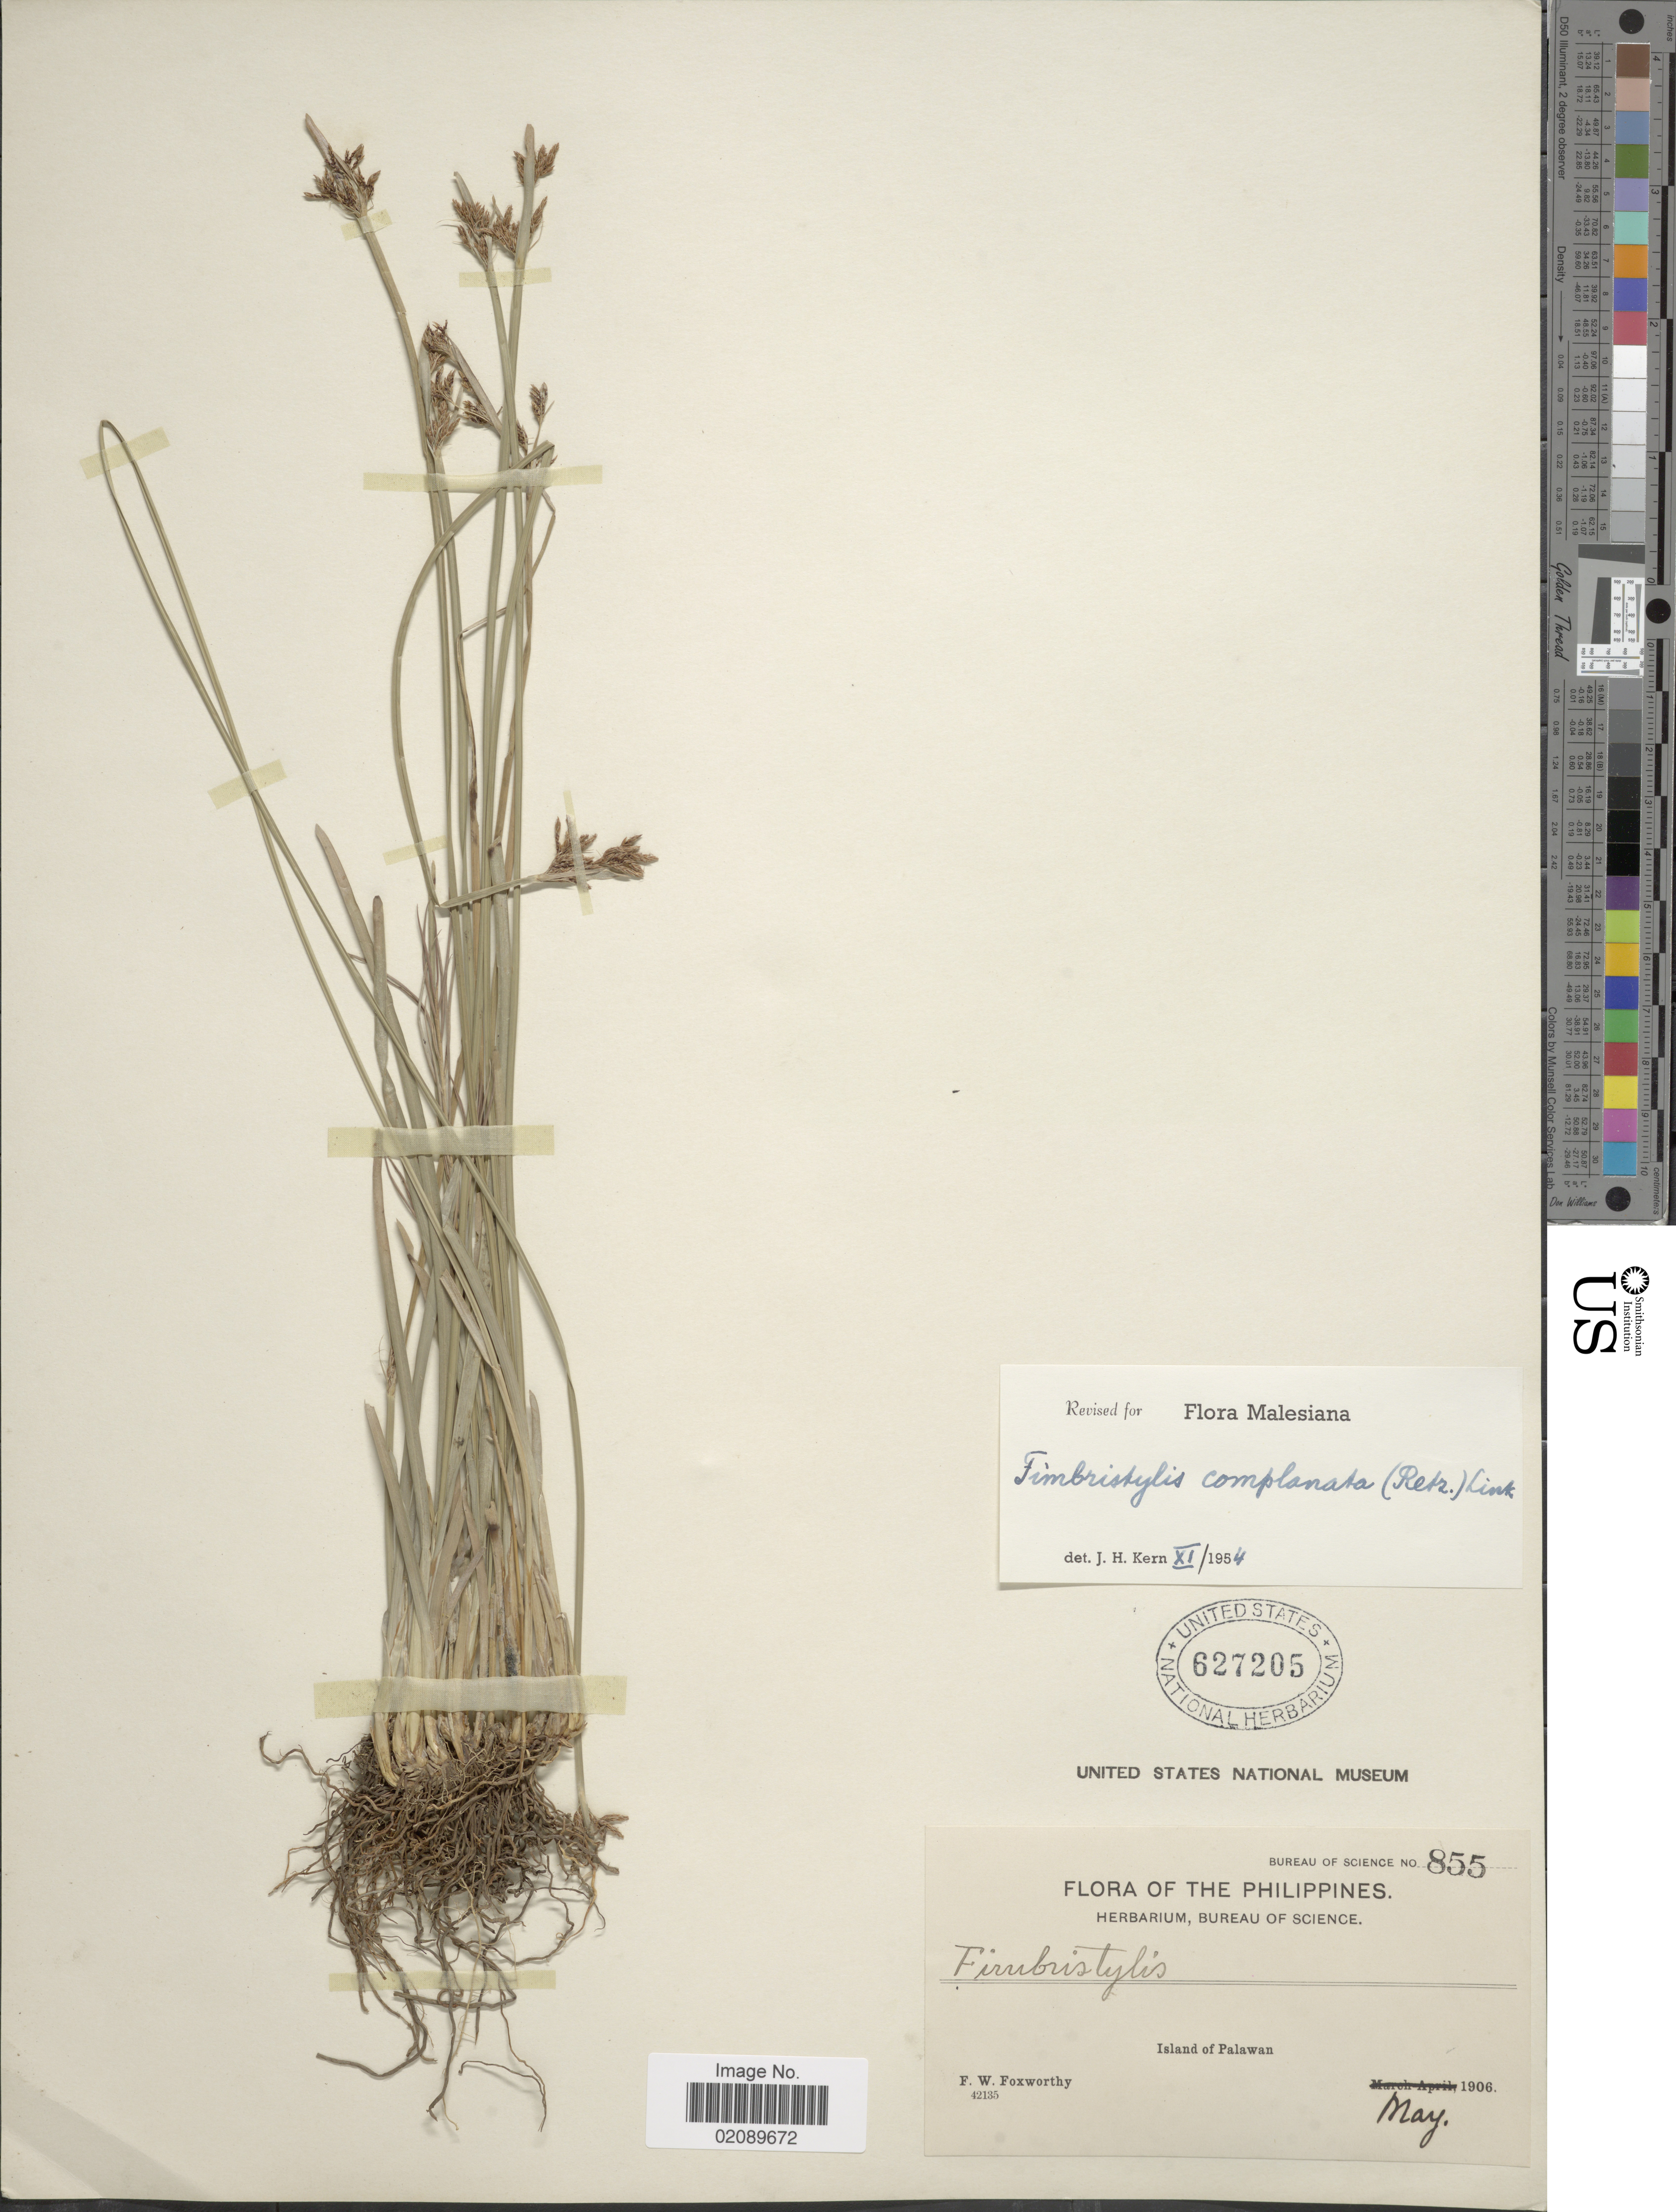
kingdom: Plantae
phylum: Tracheophyta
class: Liliopsida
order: Poales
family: Cyperaceae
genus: Fimbristylis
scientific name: Fimbristylis complanata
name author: (Retz.) Link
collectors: F. W. Foxworthy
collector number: Bureau of Science 855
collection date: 1906-05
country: Philippines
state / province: Mimaropa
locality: Island of Palawan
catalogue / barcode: US 627205